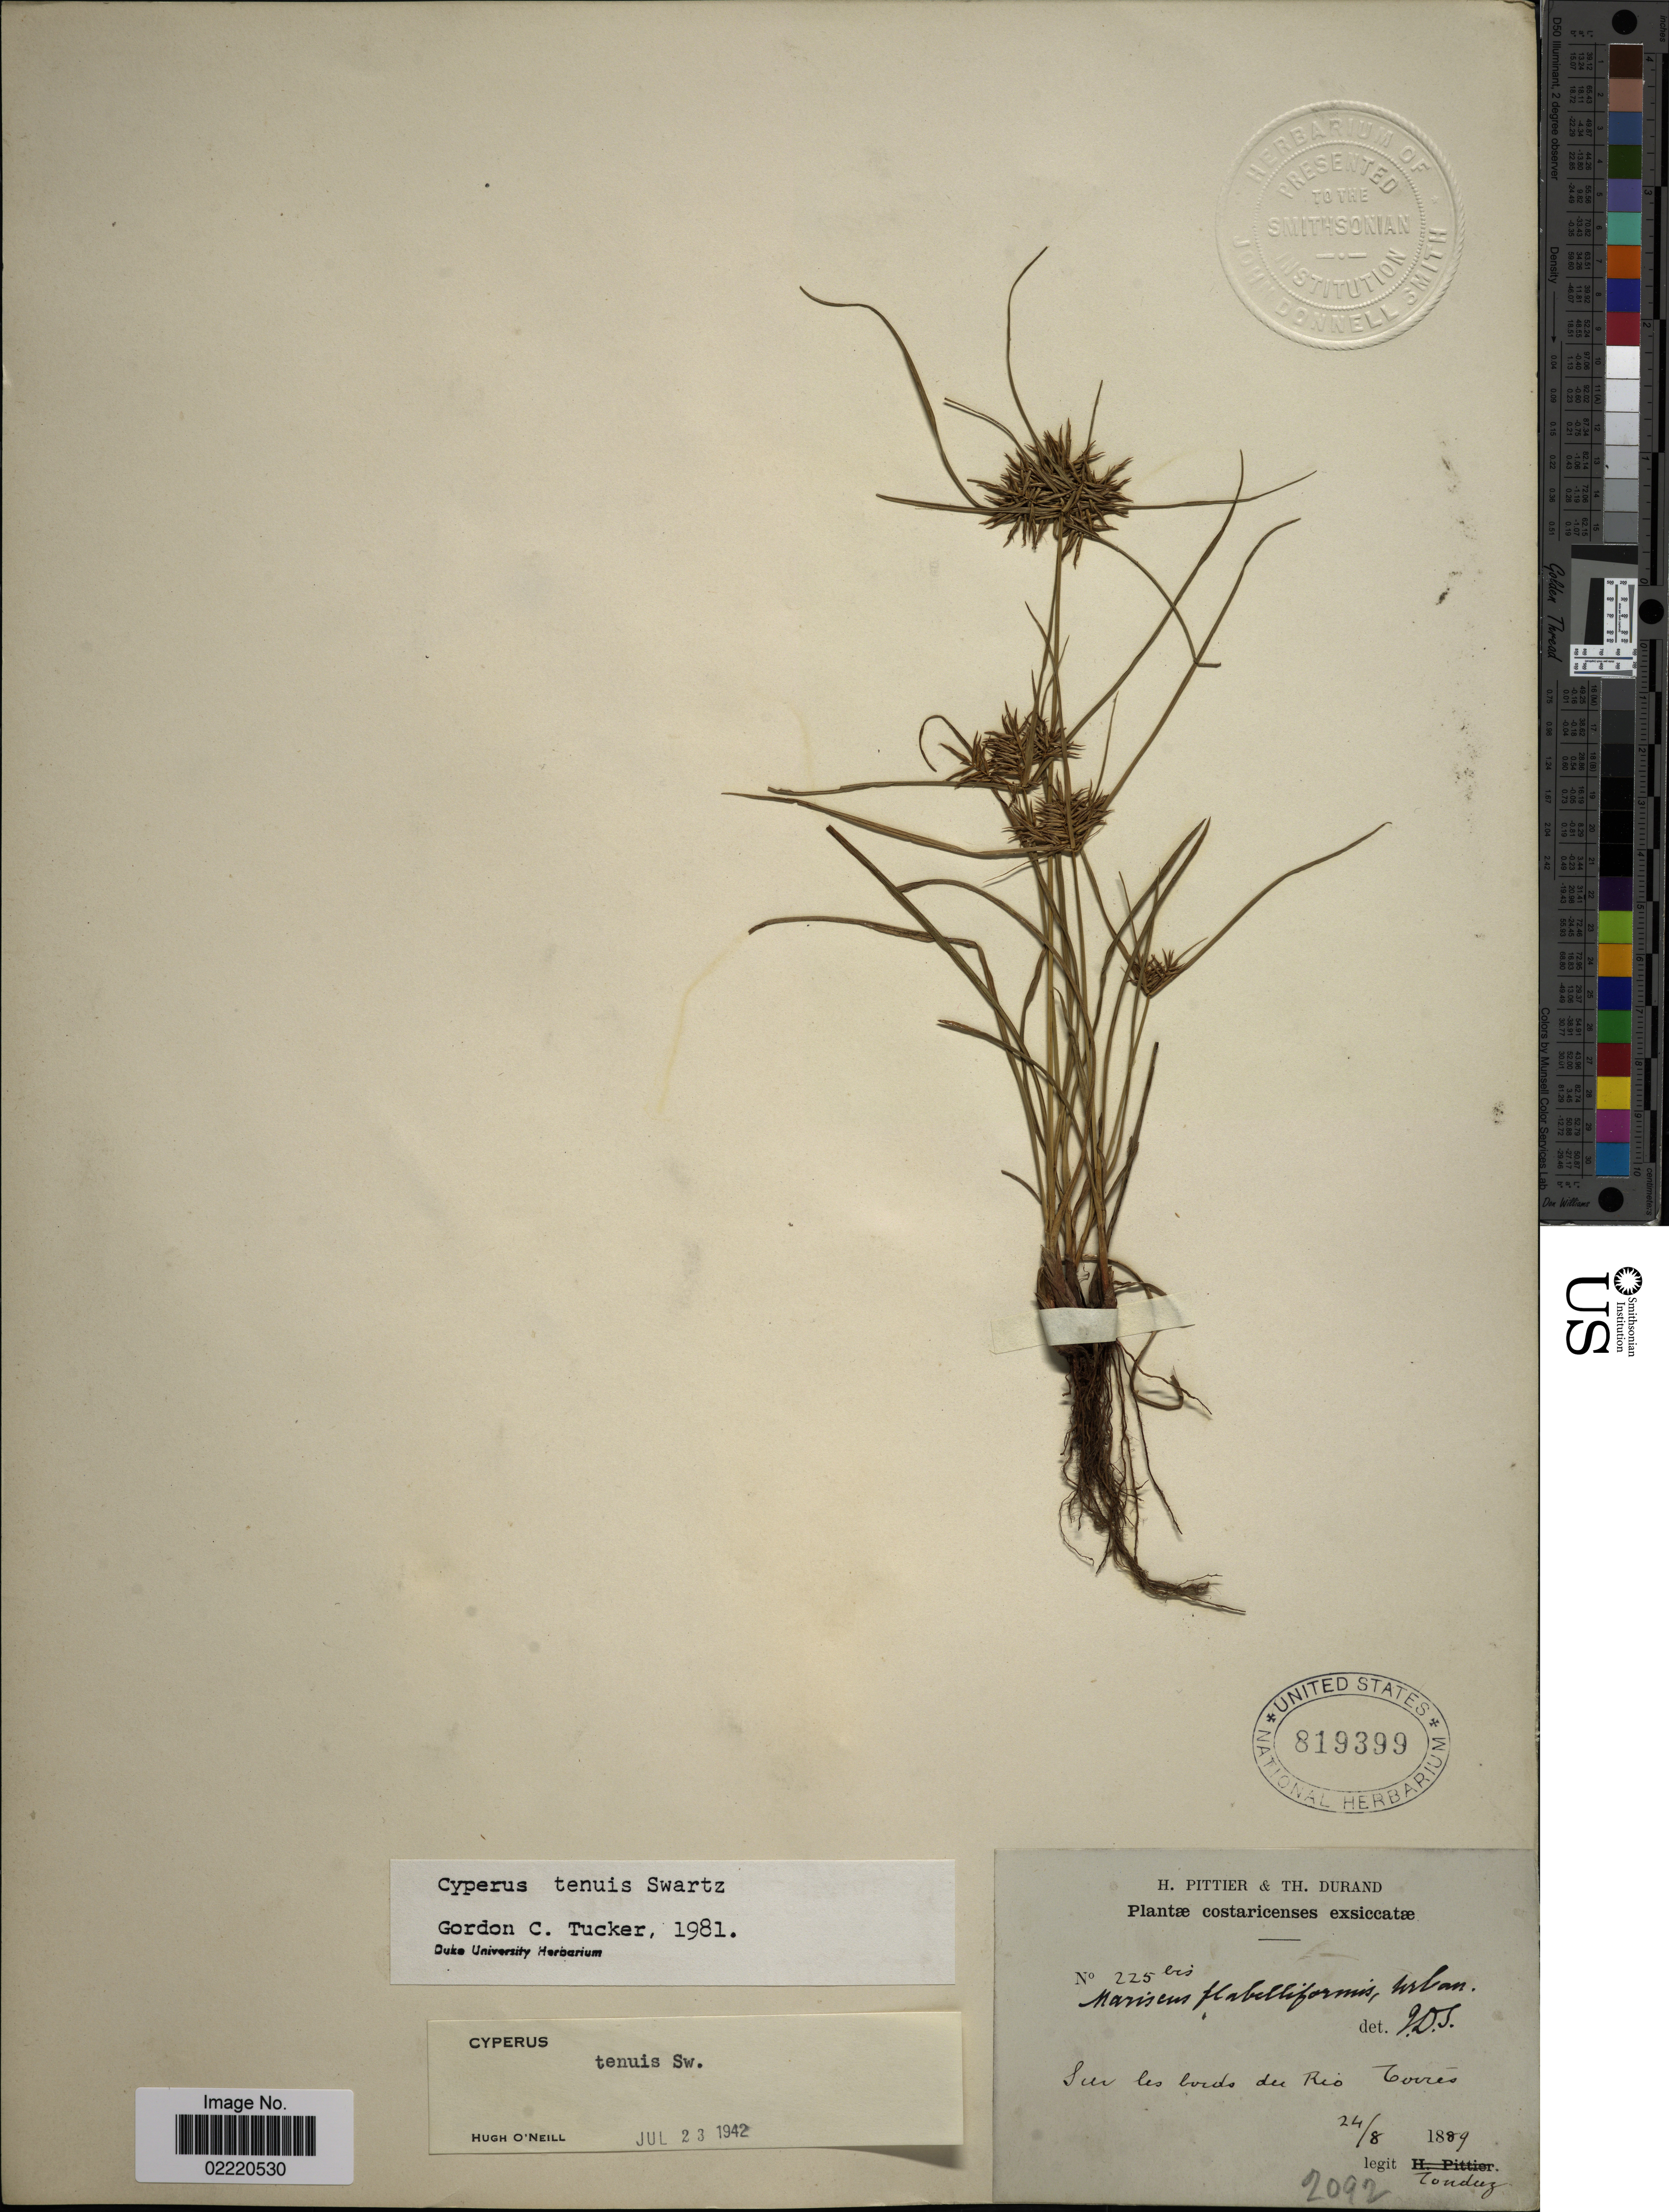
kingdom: Plantae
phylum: Tracheophyta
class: Liliopsida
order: Poales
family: Cyperaceae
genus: Cyperus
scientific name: Cyperus tenuis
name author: Sw.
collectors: A. Tonduz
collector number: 225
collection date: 1889-08-24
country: Costa Rica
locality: Sur les bords des Rio Torres.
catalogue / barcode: US 819399